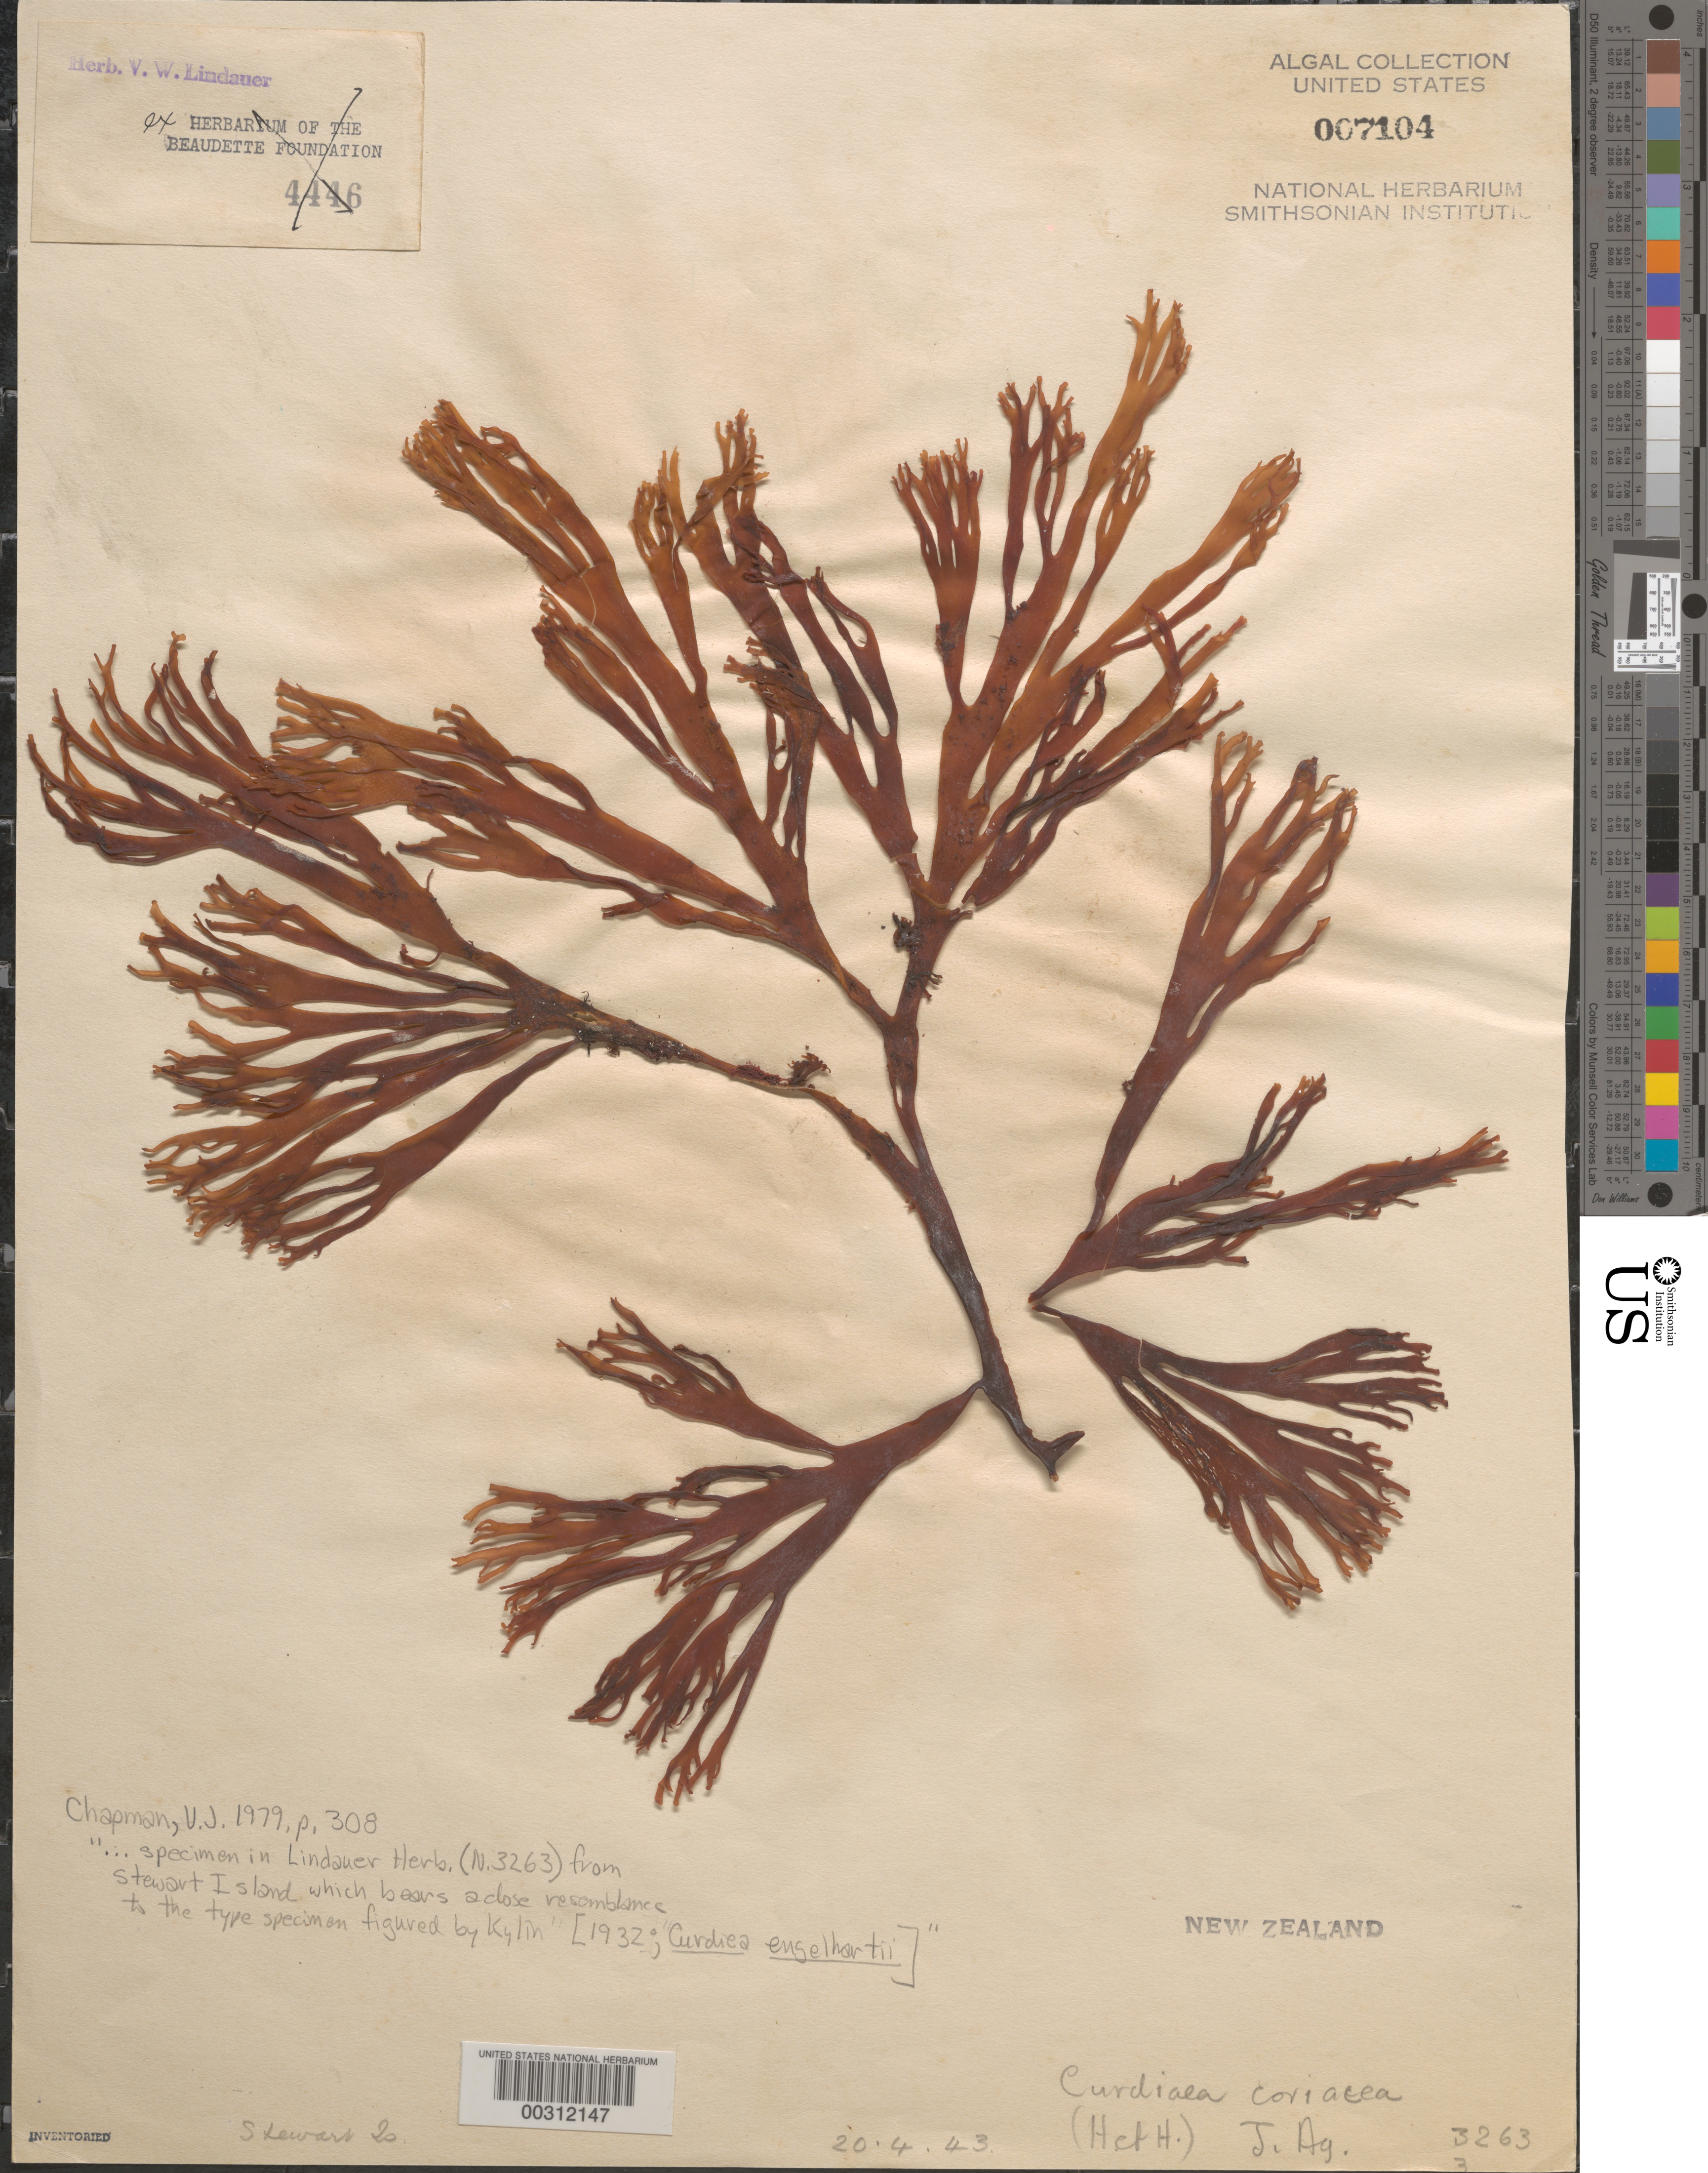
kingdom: Plantae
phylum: Rhodophyta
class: Florideophyceae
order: Gracilariales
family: Gracilariaceae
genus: Curdiea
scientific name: Curdiea coriacea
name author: (Hook. f. & Harv.) J. Agardh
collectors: V. Lindauer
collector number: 3263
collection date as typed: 20 Apr 1943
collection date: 1943-04-20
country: New Zealand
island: Stewart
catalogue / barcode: US 7104